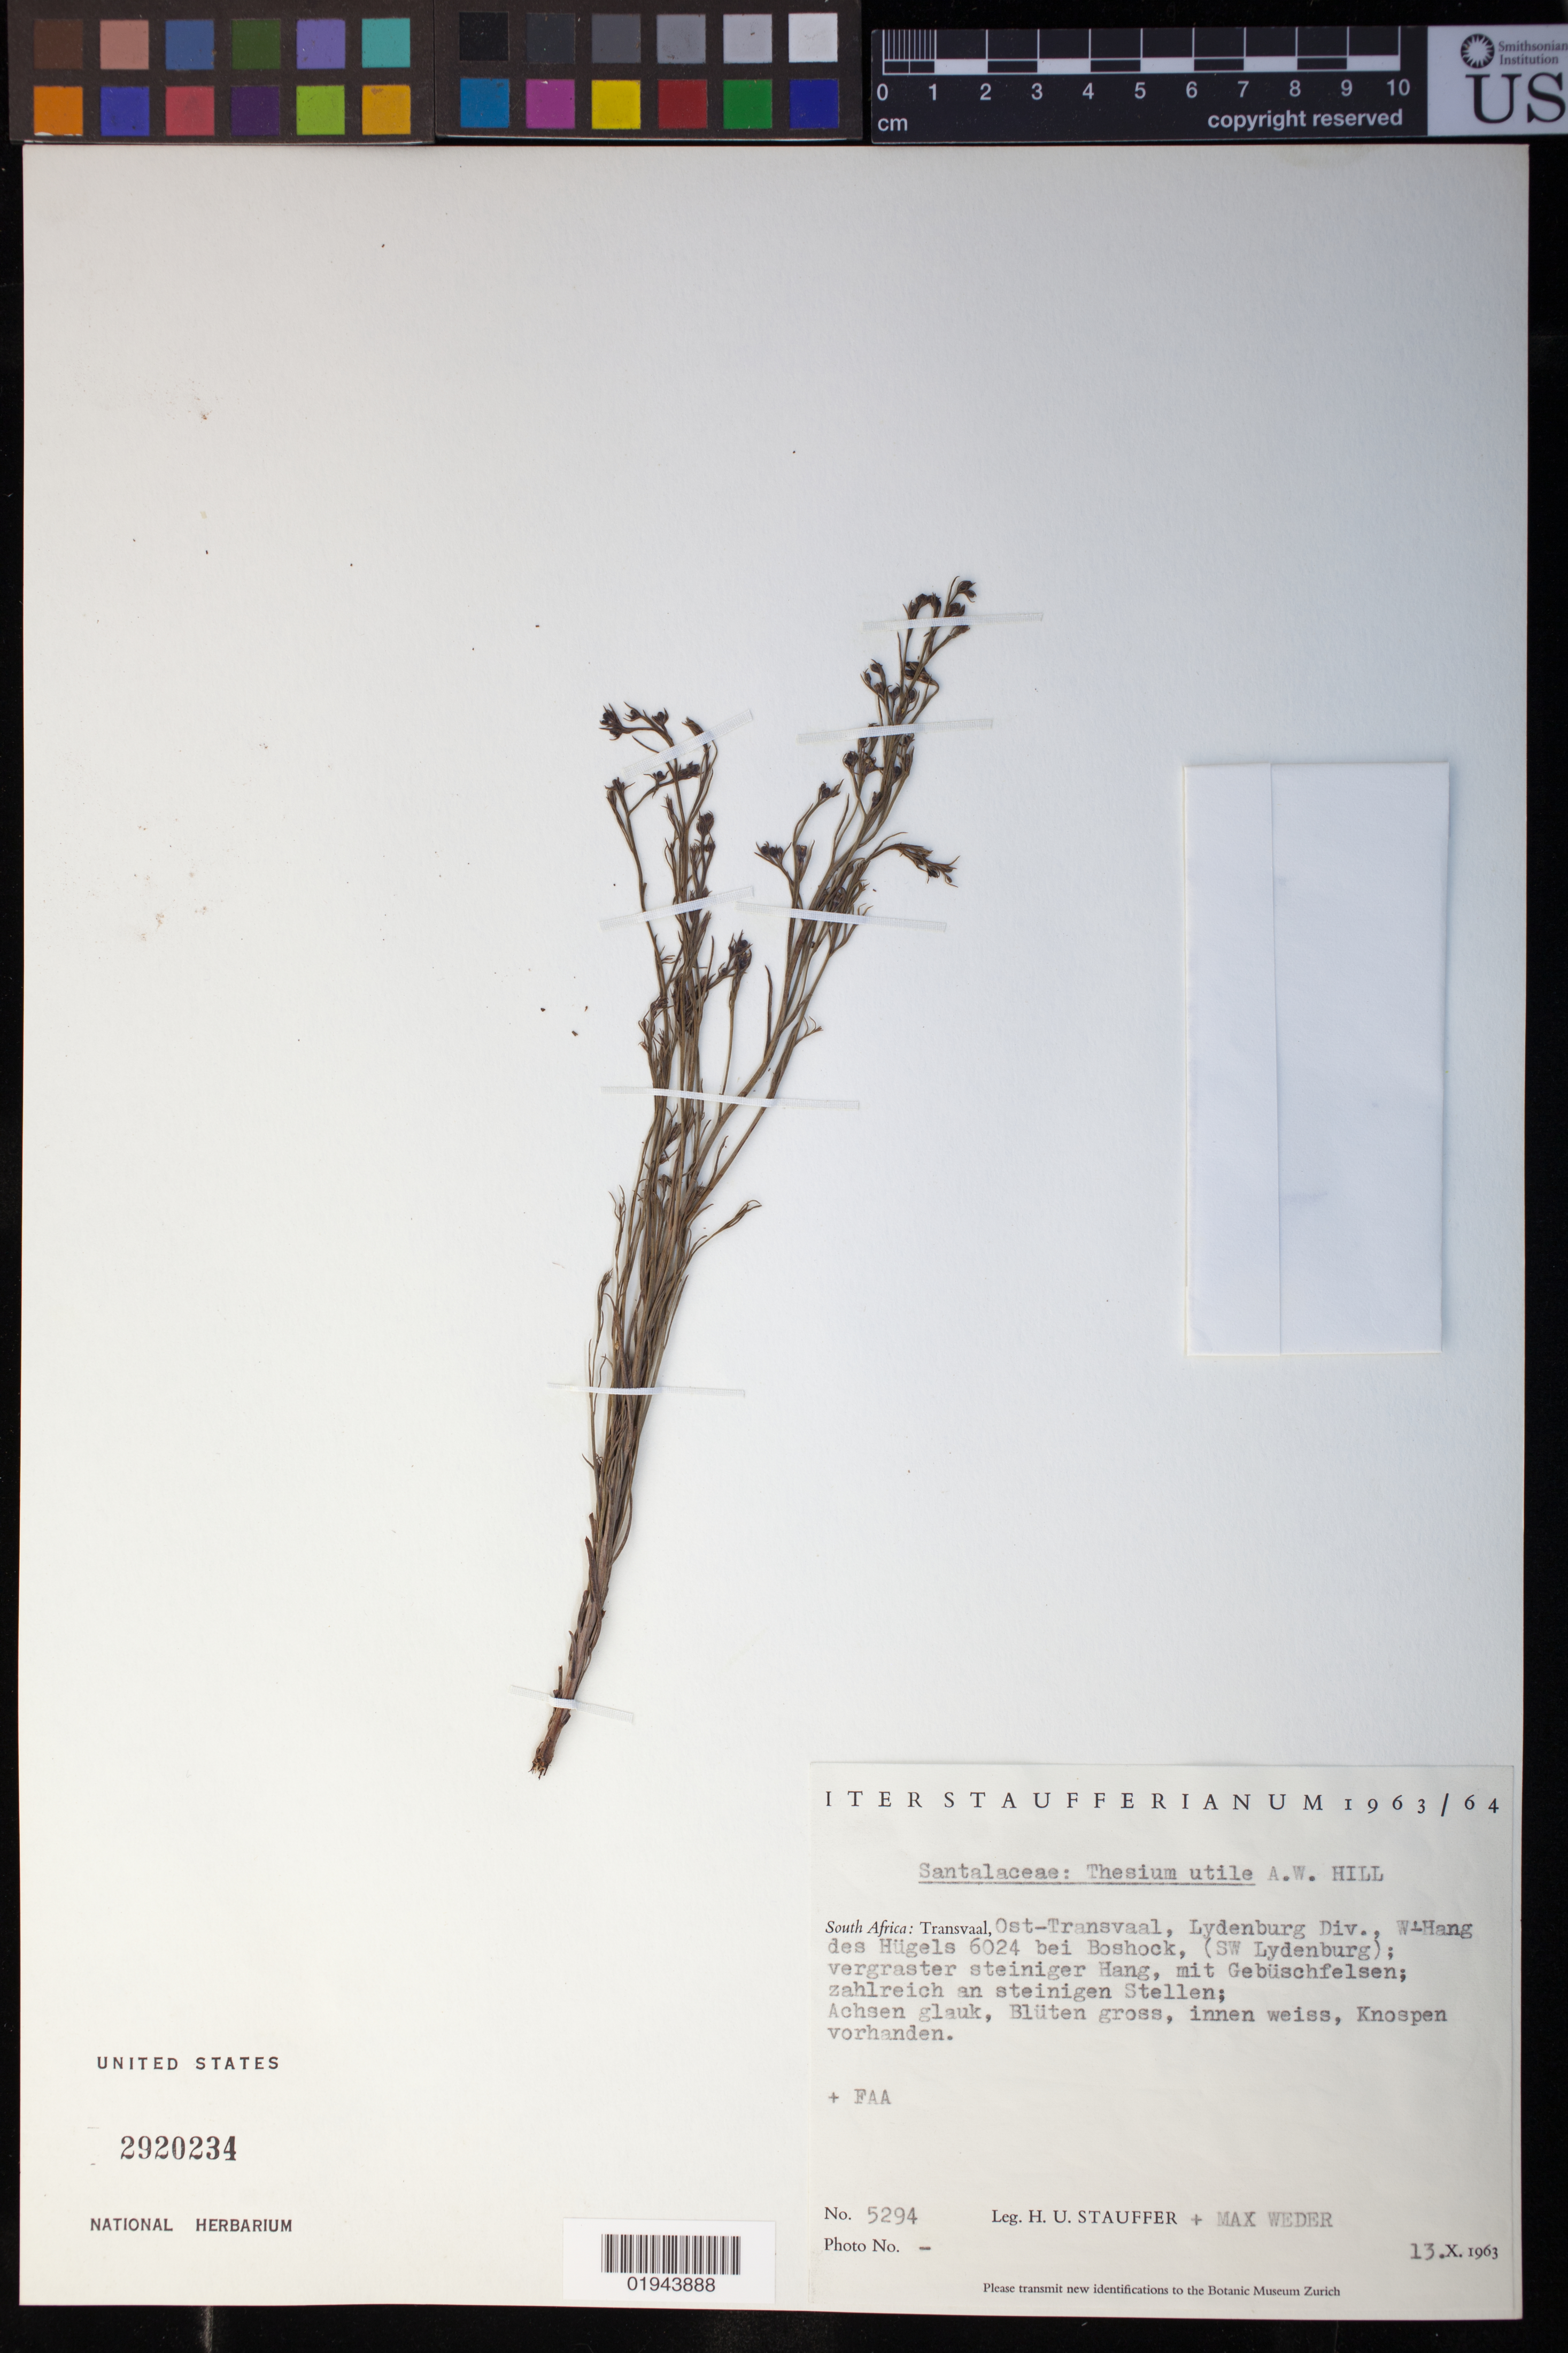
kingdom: Plantae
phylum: Tracheophyta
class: Magnoliopsida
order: Santalales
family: Thesiaceae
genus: Thesium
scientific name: Thesium utile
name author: A.W. Hill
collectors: H. U. Stauffer & M. Weder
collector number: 5294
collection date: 1963-10-13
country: South Africa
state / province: Mpumalanga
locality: Ost-Transvaal, Lydenburg Div., W-Hang des Hugels 6024 bei Boshock (SW Lydenburg)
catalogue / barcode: US 2920234